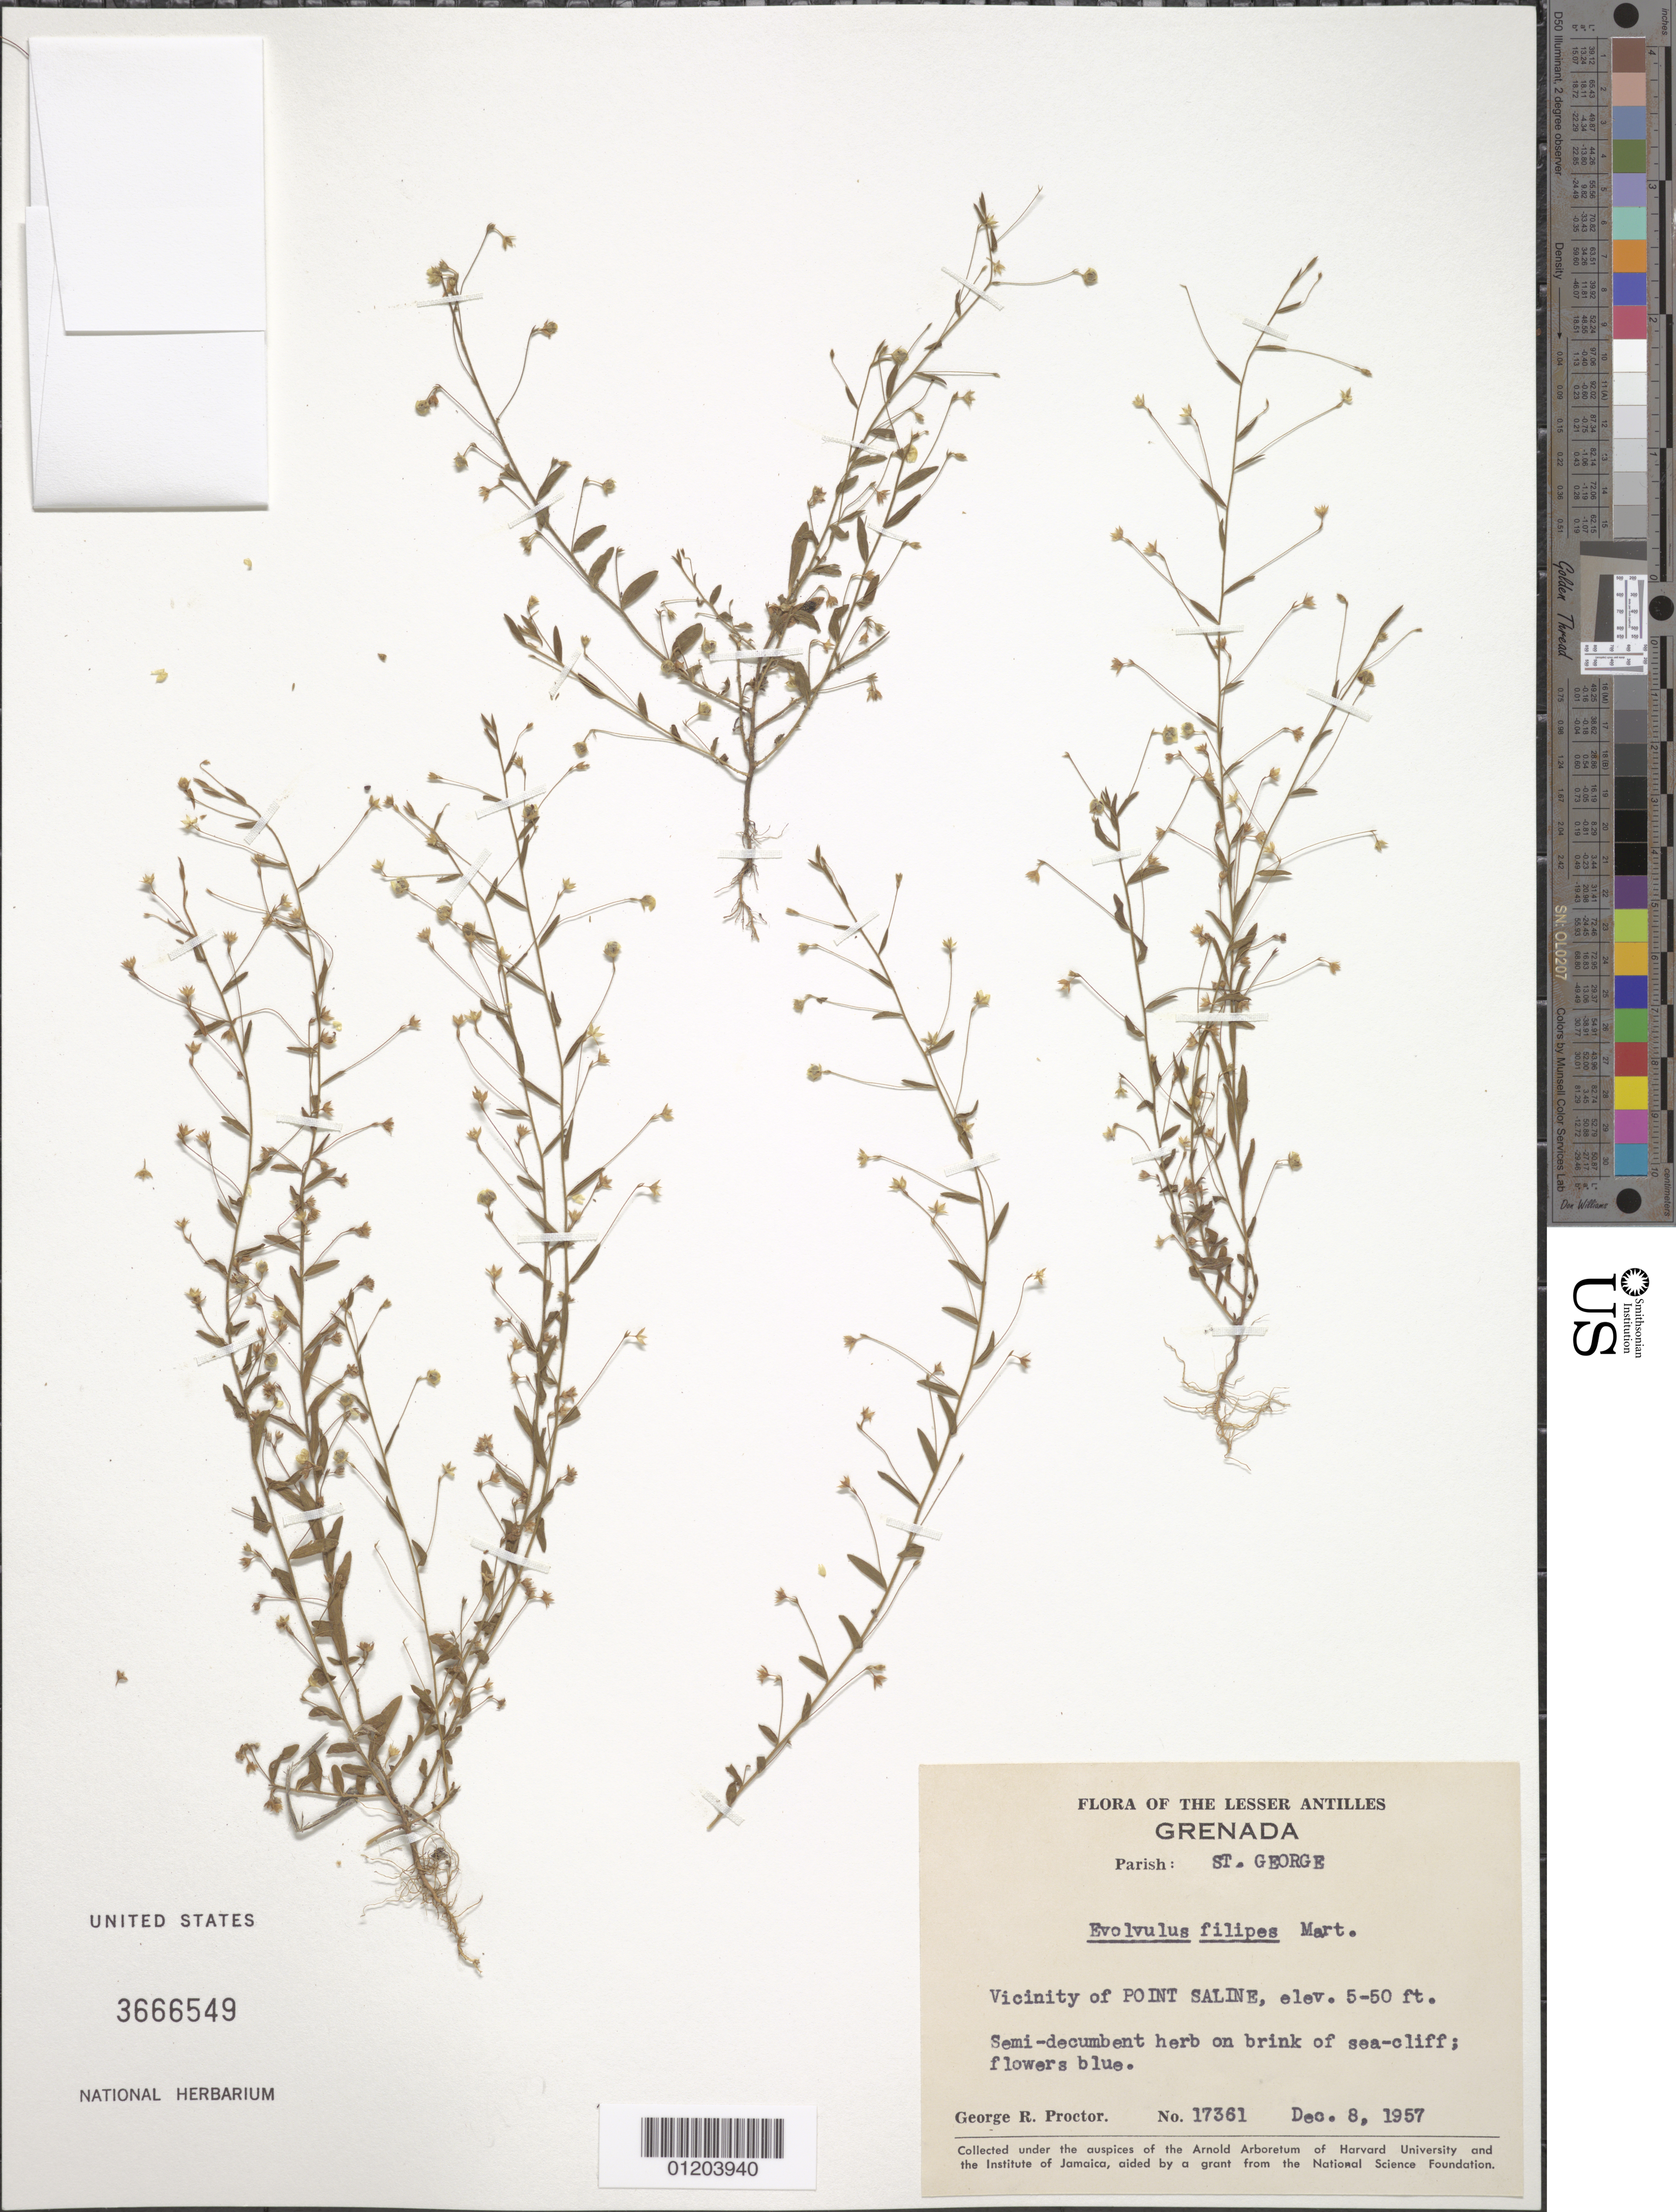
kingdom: Plantae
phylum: Tracheophyta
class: Magnoliopsida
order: Solanales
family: Convolvulaceae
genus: Evolvulus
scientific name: Evolvulus filipes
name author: Mart.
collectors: G. R. Proctor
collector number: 17361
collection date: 1957-12-08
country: Grenada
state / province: Saint George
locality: Point Saline, vicinity.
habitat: On brink of sea-cliff.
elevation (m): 2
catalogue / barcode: US 3666549